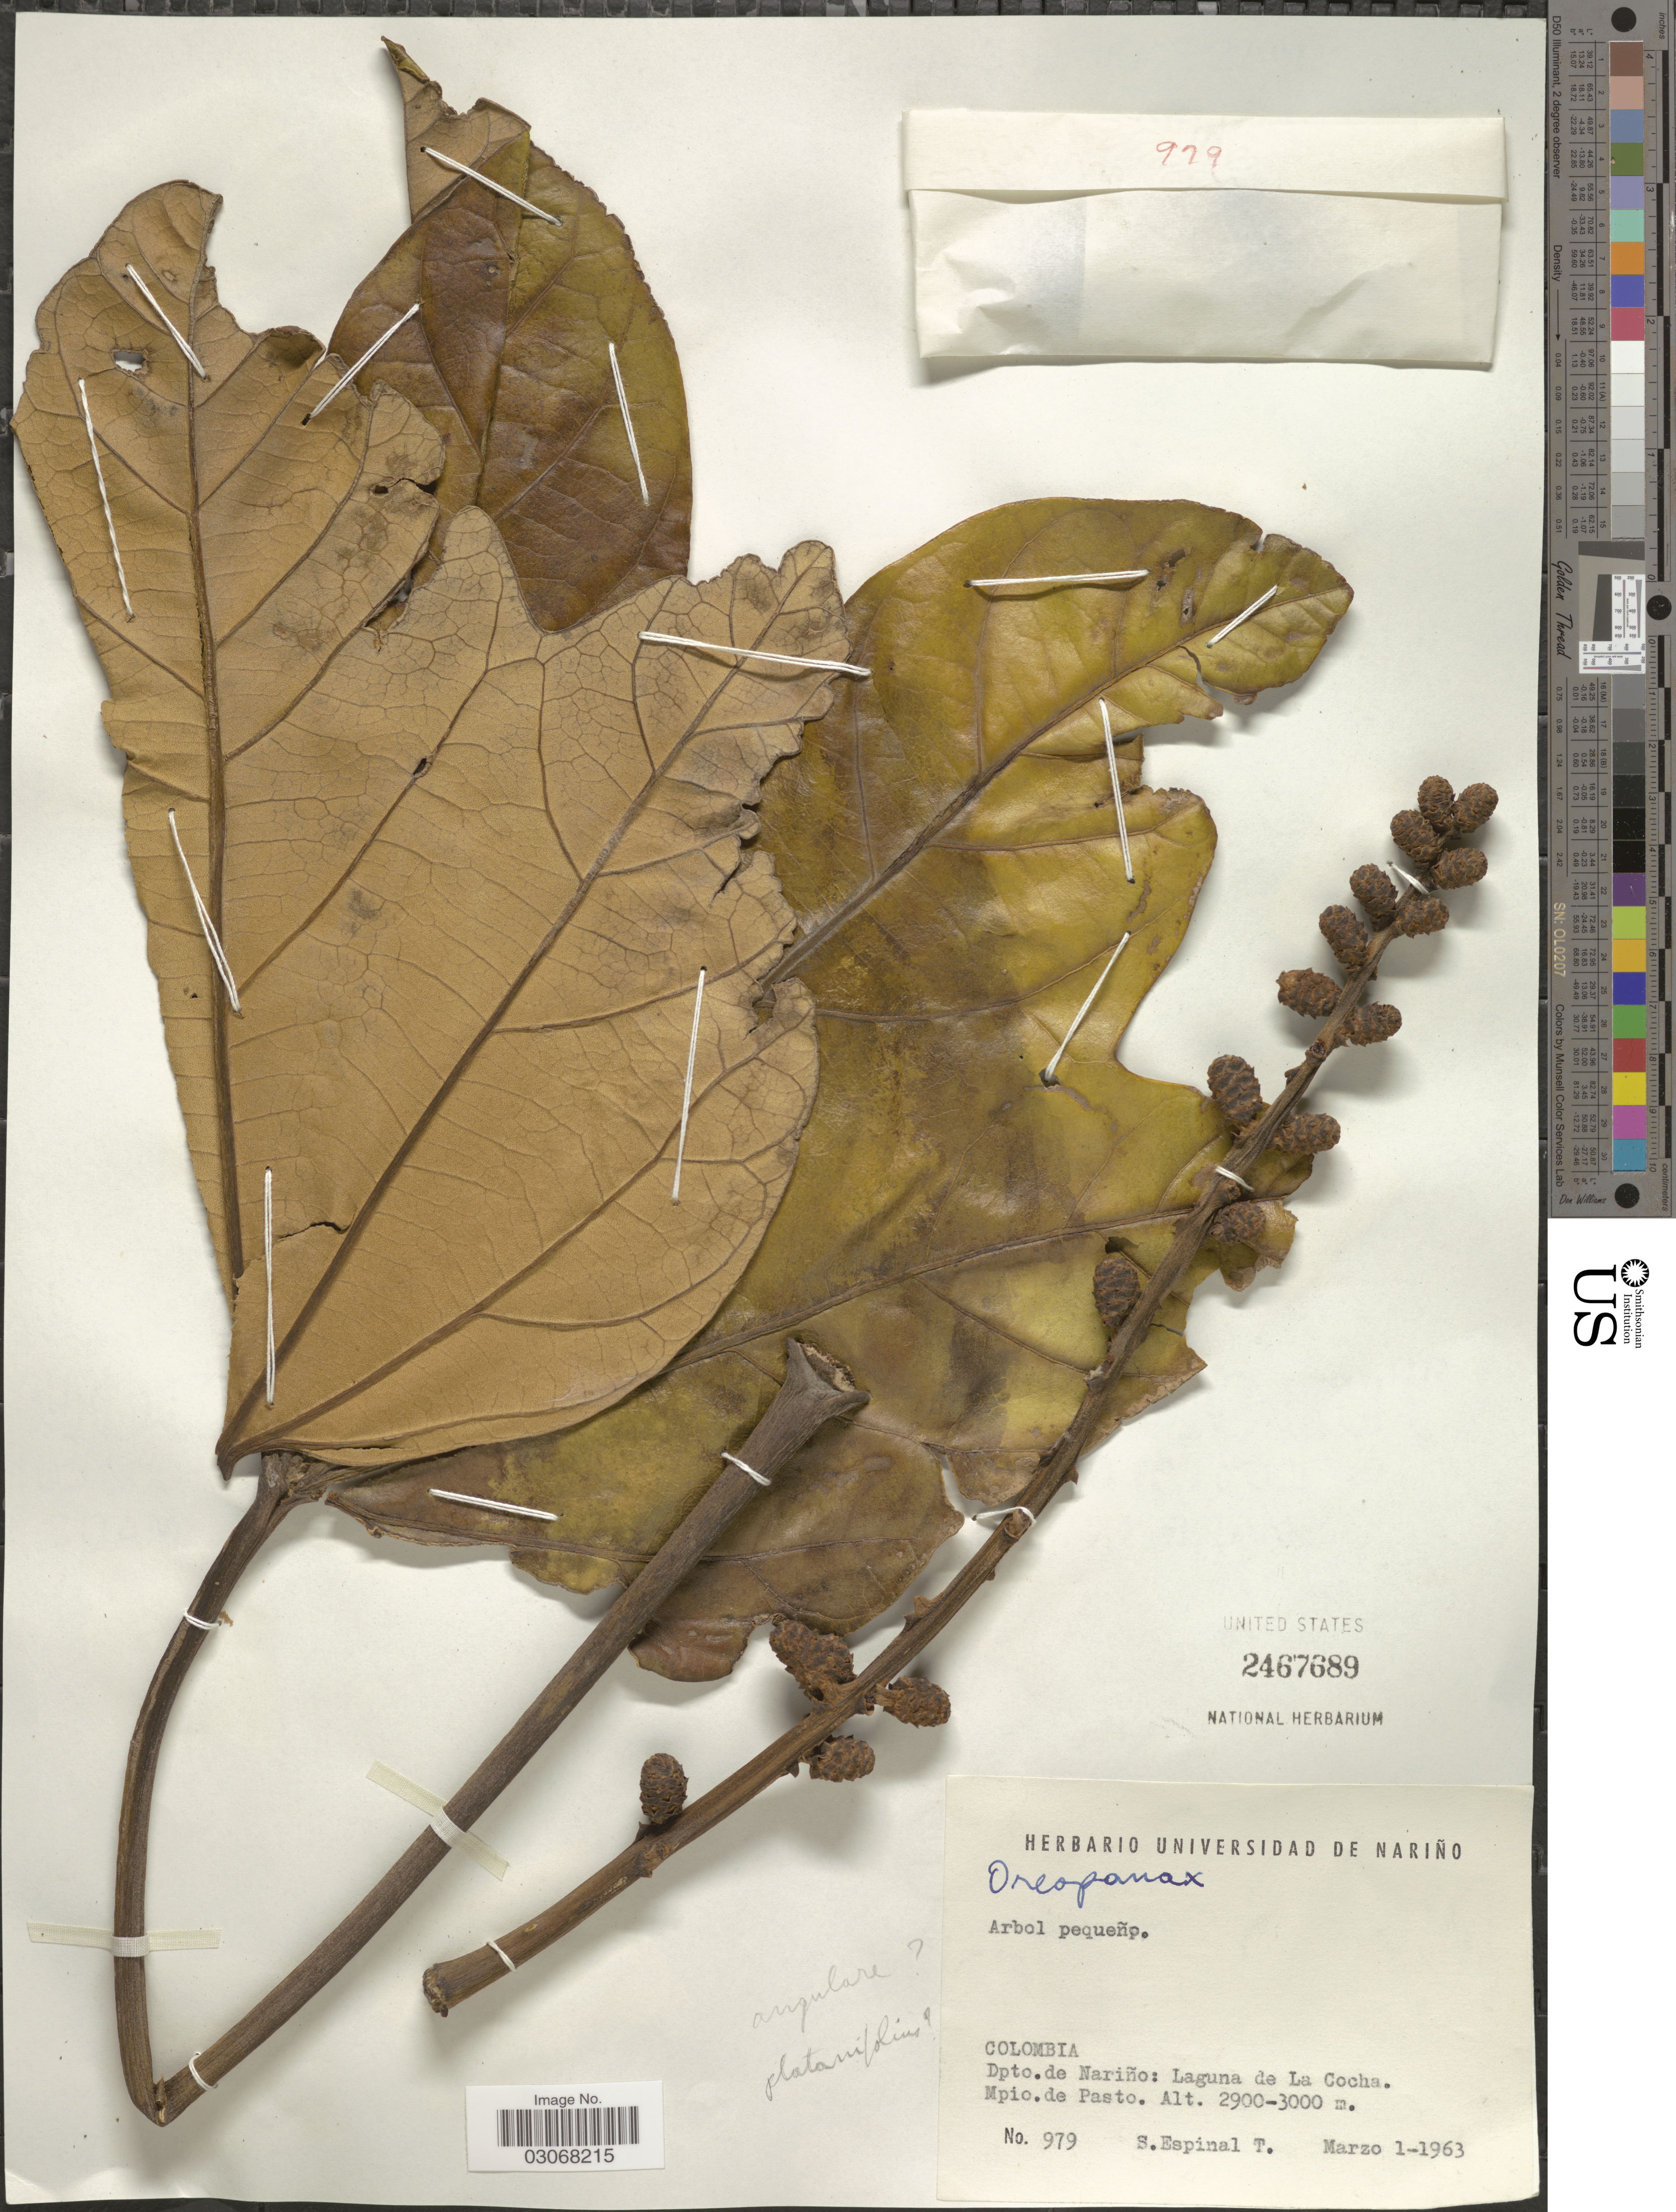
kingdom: Plantae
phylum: Tracheophyta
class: Magnoliopsida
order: Apiales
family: Araliaceae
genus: Oreopanax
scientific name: Oreopanax sp.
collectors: S. Espinal T.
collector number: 979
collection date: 1963-03-01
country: Colombia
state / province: Nariño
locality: Dpto. de Nariño: Laguna de La Cocha. Mpio. de Pasto.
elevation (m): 2900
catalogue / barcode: US 2467689